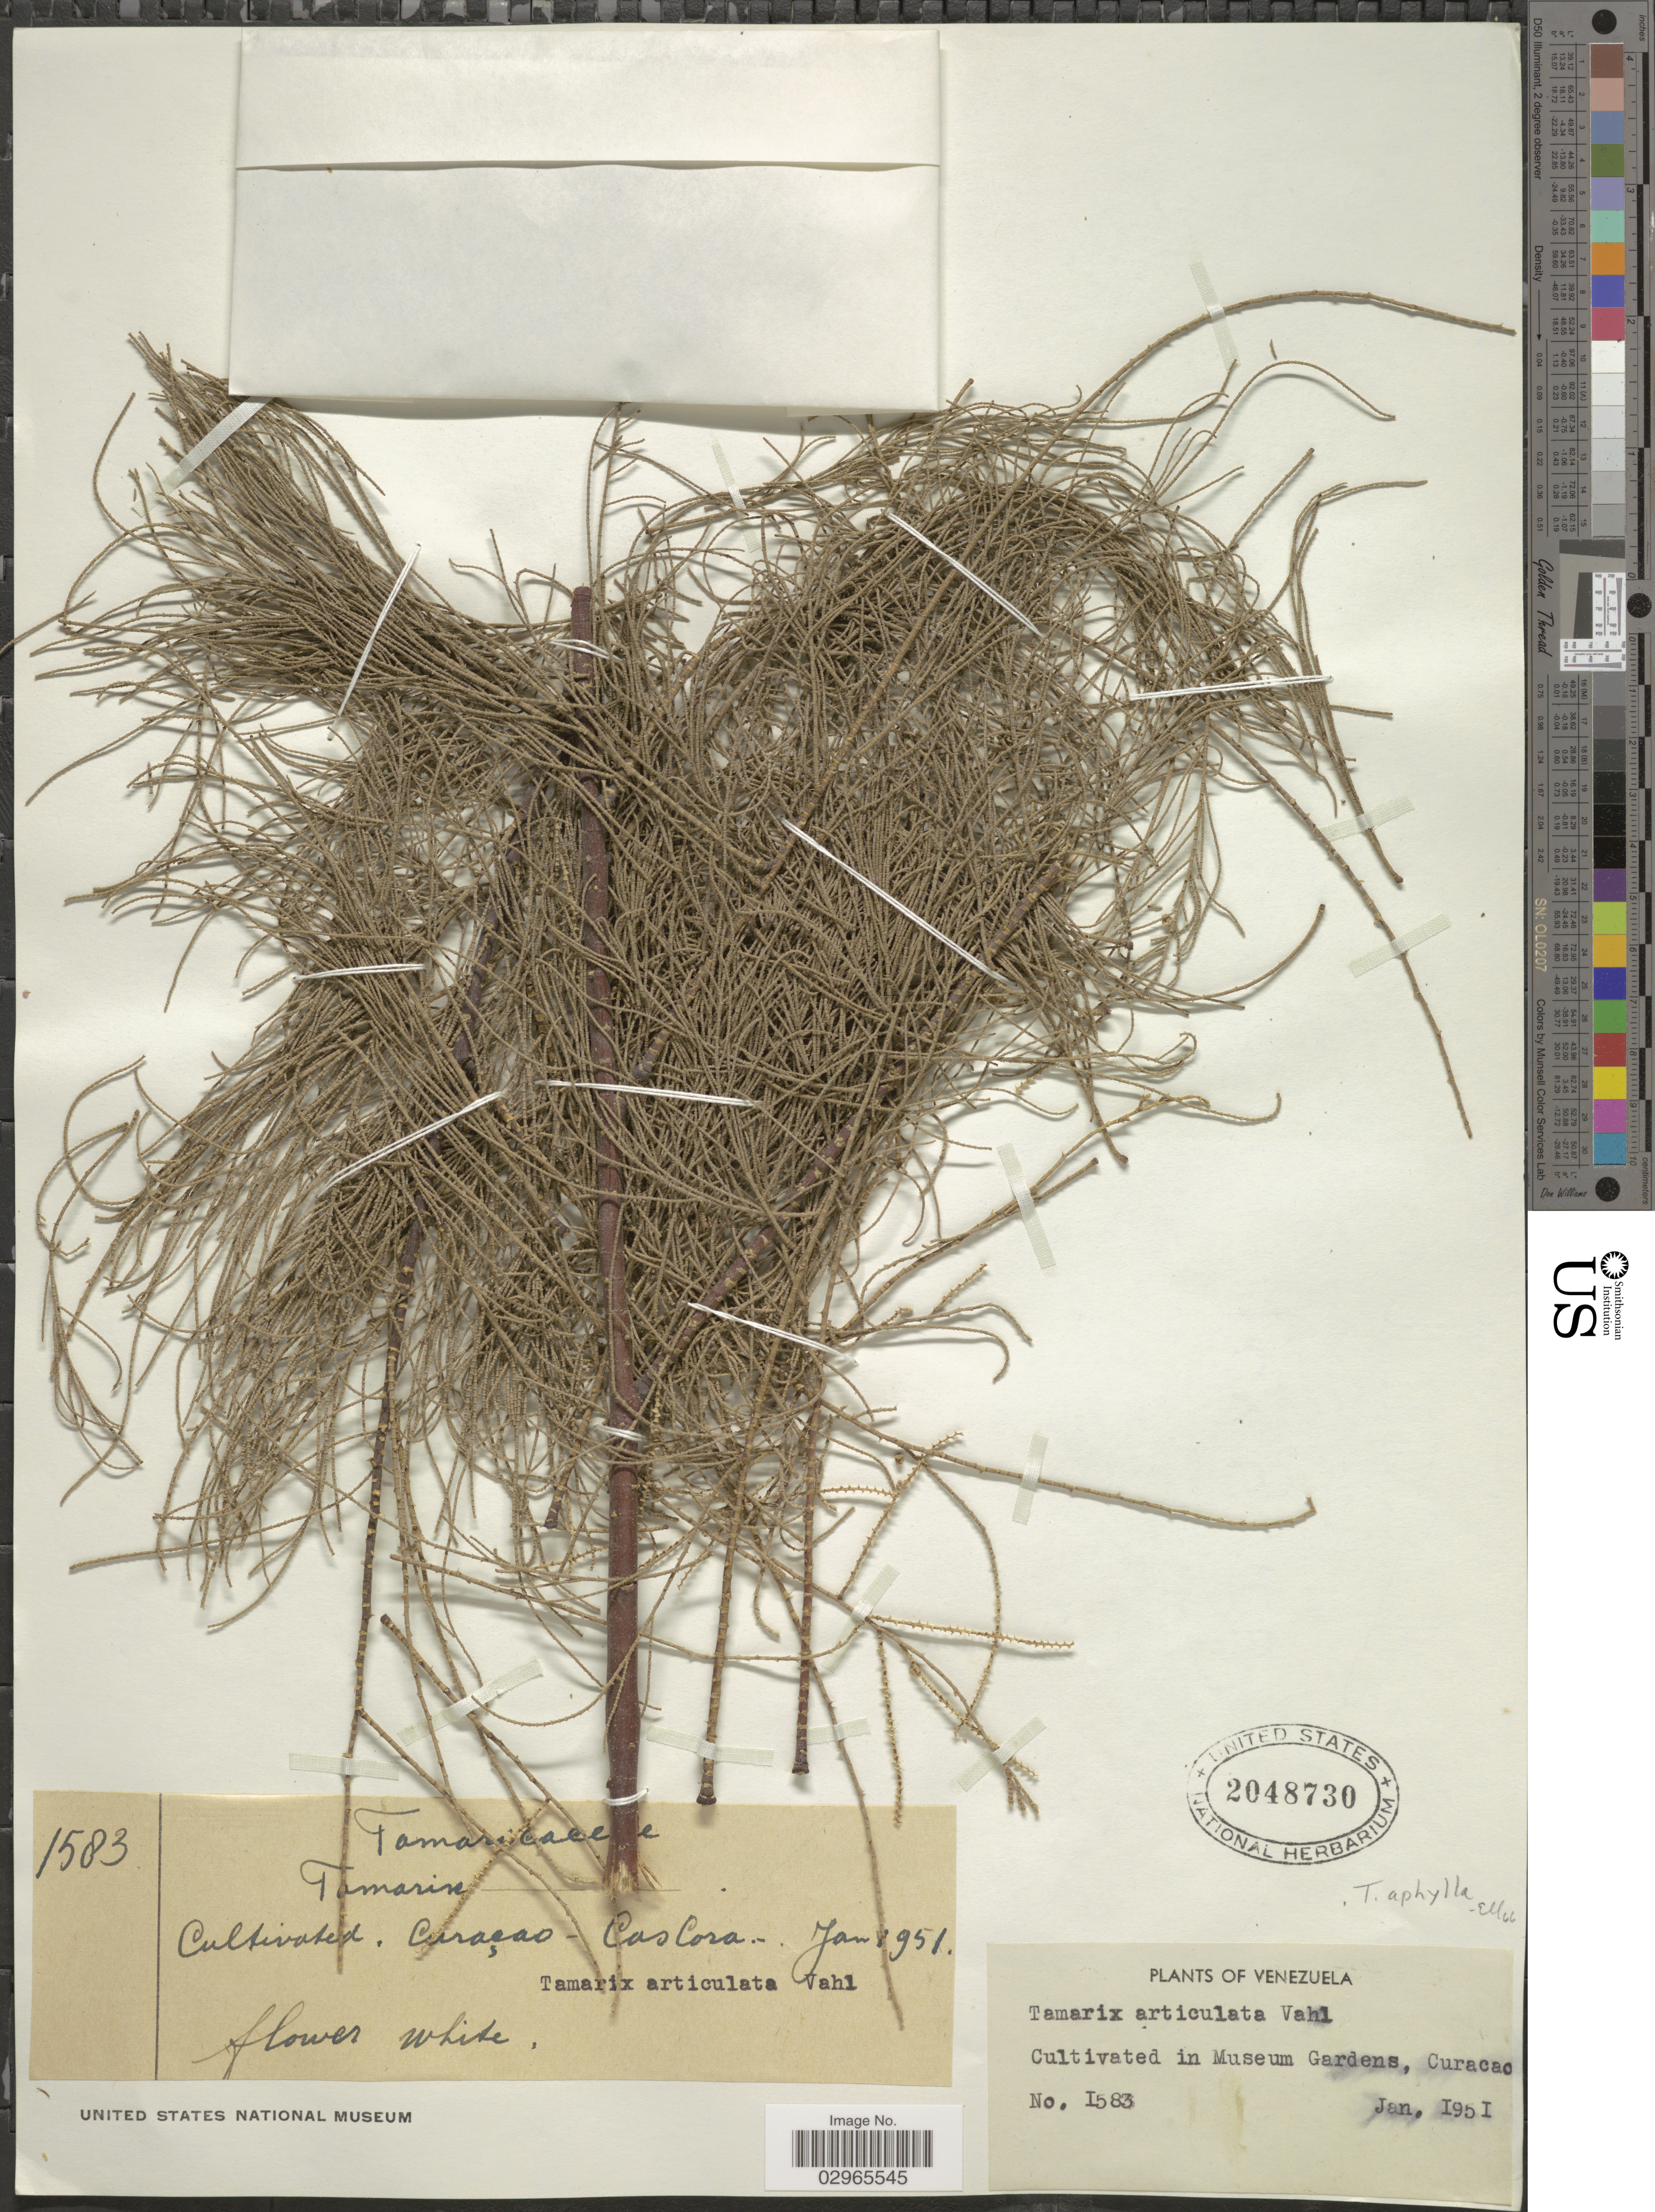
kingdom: Plantae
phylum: Tracheophyta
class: Magnoliopsida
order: Caryophyllales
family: Tamaricaceae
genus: Tamarix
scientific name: Tamarix aphylla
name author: (L.) H. Karst.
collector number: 1583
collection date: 1951-01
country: Curaçao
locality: Museum Gardens. Cas Cora.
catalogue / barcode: US 2048730